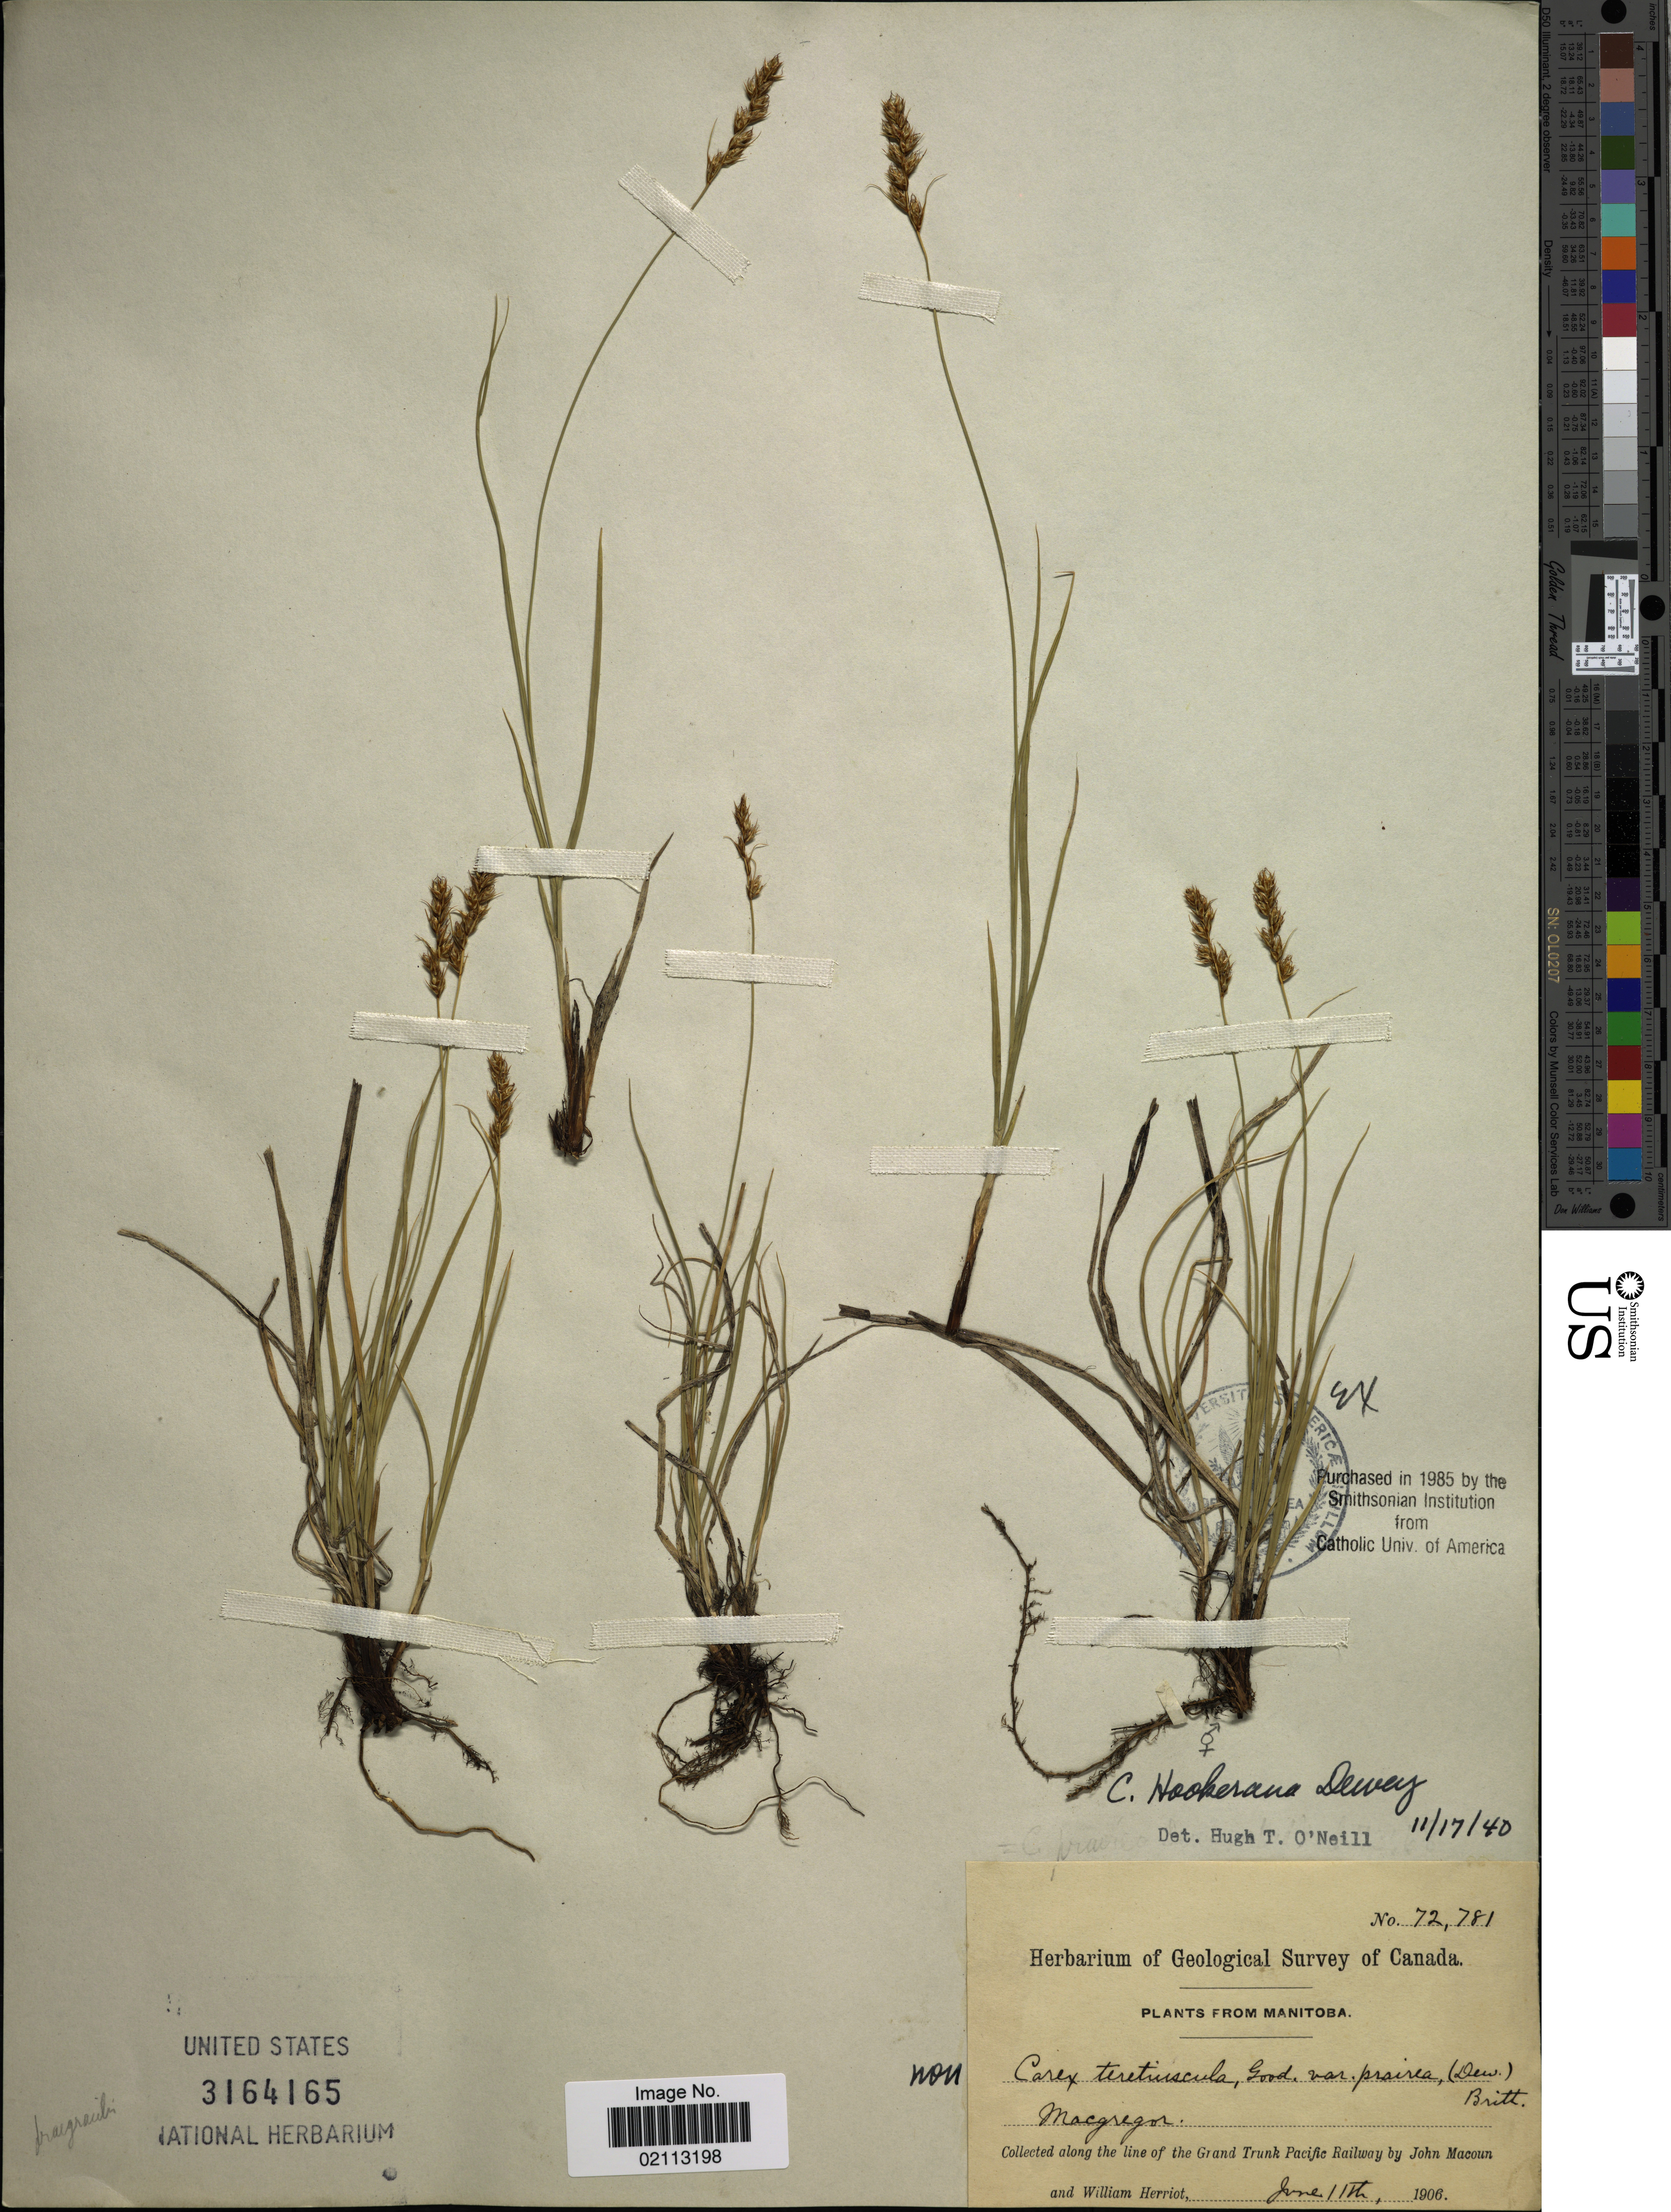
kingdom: Plantae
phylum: Tracheophyta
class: Liliopsida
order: Poales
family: Cyperaceae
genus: Carex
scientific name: Carex hookeriana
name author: Dewey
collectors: J. Macoun & W. Herriot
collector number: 72781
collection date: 1906-06-11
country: Canada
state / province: Manitoba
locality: Macgregor, along the line of the Grand Trunk Pacific Railway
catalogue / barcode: US 3164165